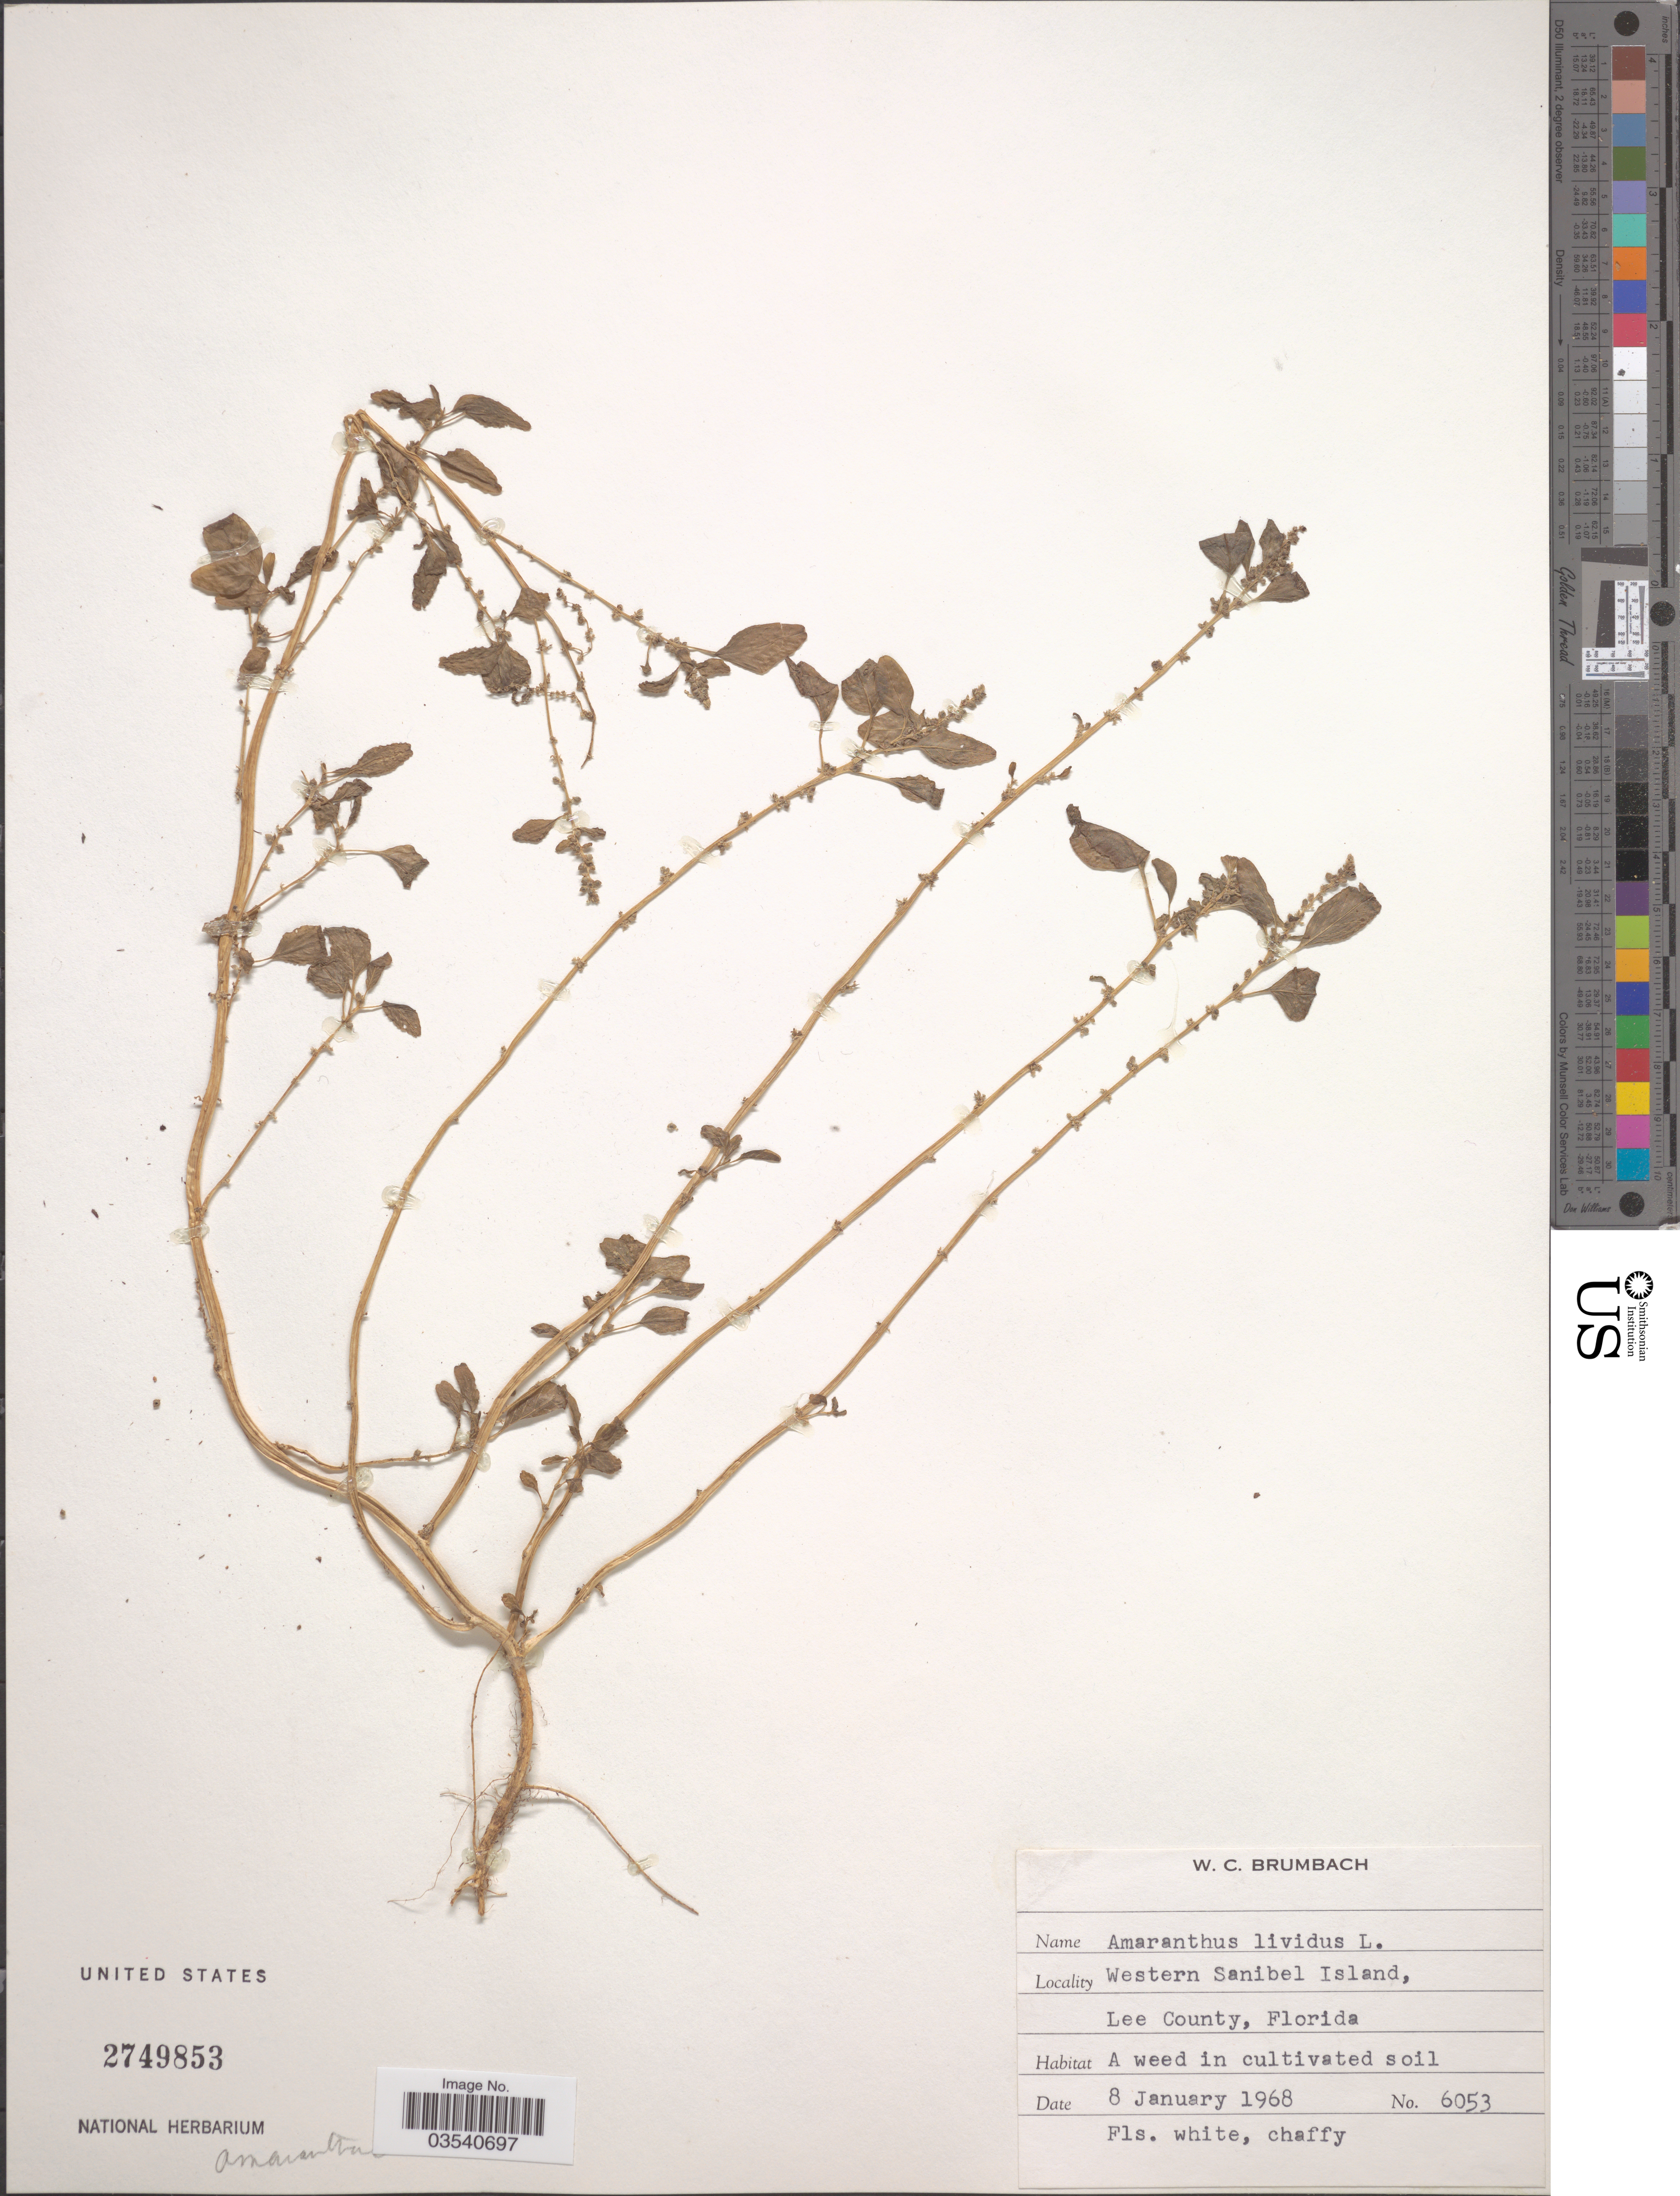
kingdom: Plantae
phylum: Tracheophyta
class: Magnoliopsida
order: Caryophyllales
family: Amaranthaceae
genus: Amaranthus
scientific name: Amaranthus lividus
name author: L.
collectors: W. C. Brumbach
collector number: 6053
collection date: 1968-01-08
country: United States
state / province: Florida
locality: Western Sanibel Island, Lee County.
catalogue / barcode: US 2749853